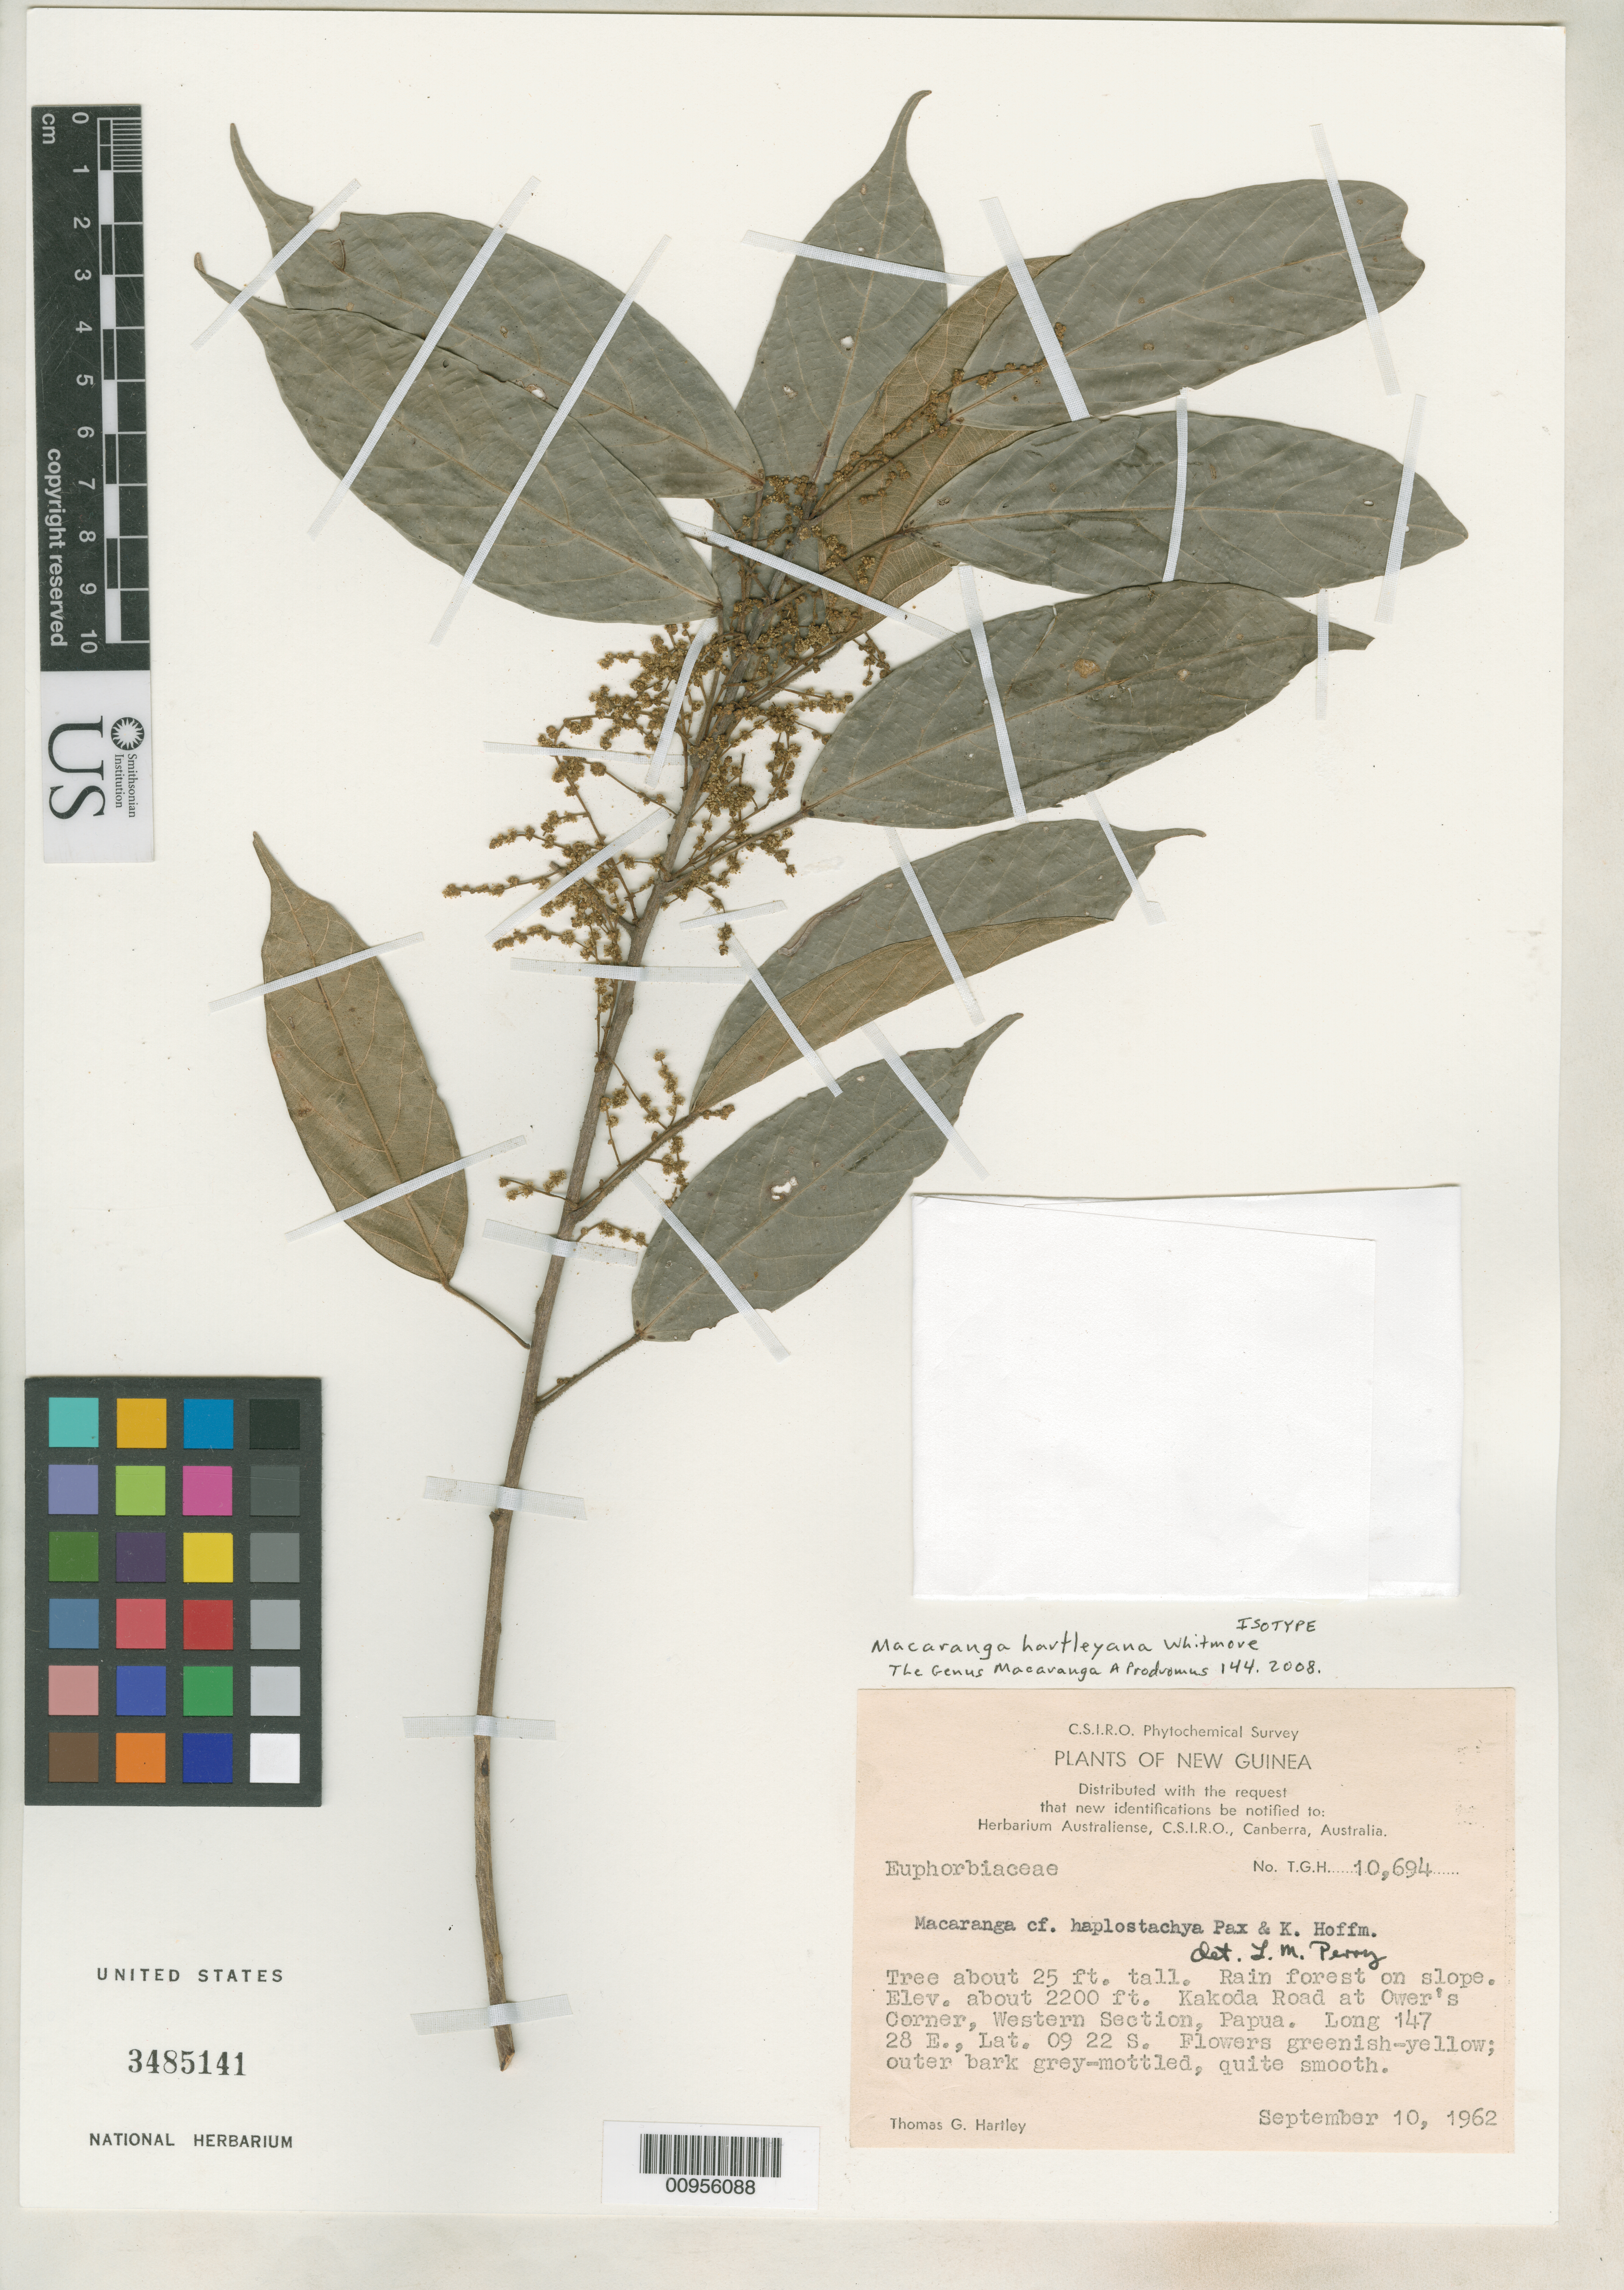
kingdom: Plantae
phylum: Tracheophyta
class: Magnoliopsida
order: Malpighiales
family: Euphorbiaceae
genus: Macaranga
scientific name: Macaranga hartleyana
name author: Whitmore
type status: Isotype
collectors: T. G. Hartley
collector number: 10694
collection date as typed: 10 Sep 1962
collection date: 1962-09-10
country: Papua New Guinea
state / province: Western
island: New Guinea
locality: Kakoda Road at Owe're Corner, Western Section, Papua.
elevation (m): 671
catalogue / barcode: US 3485141